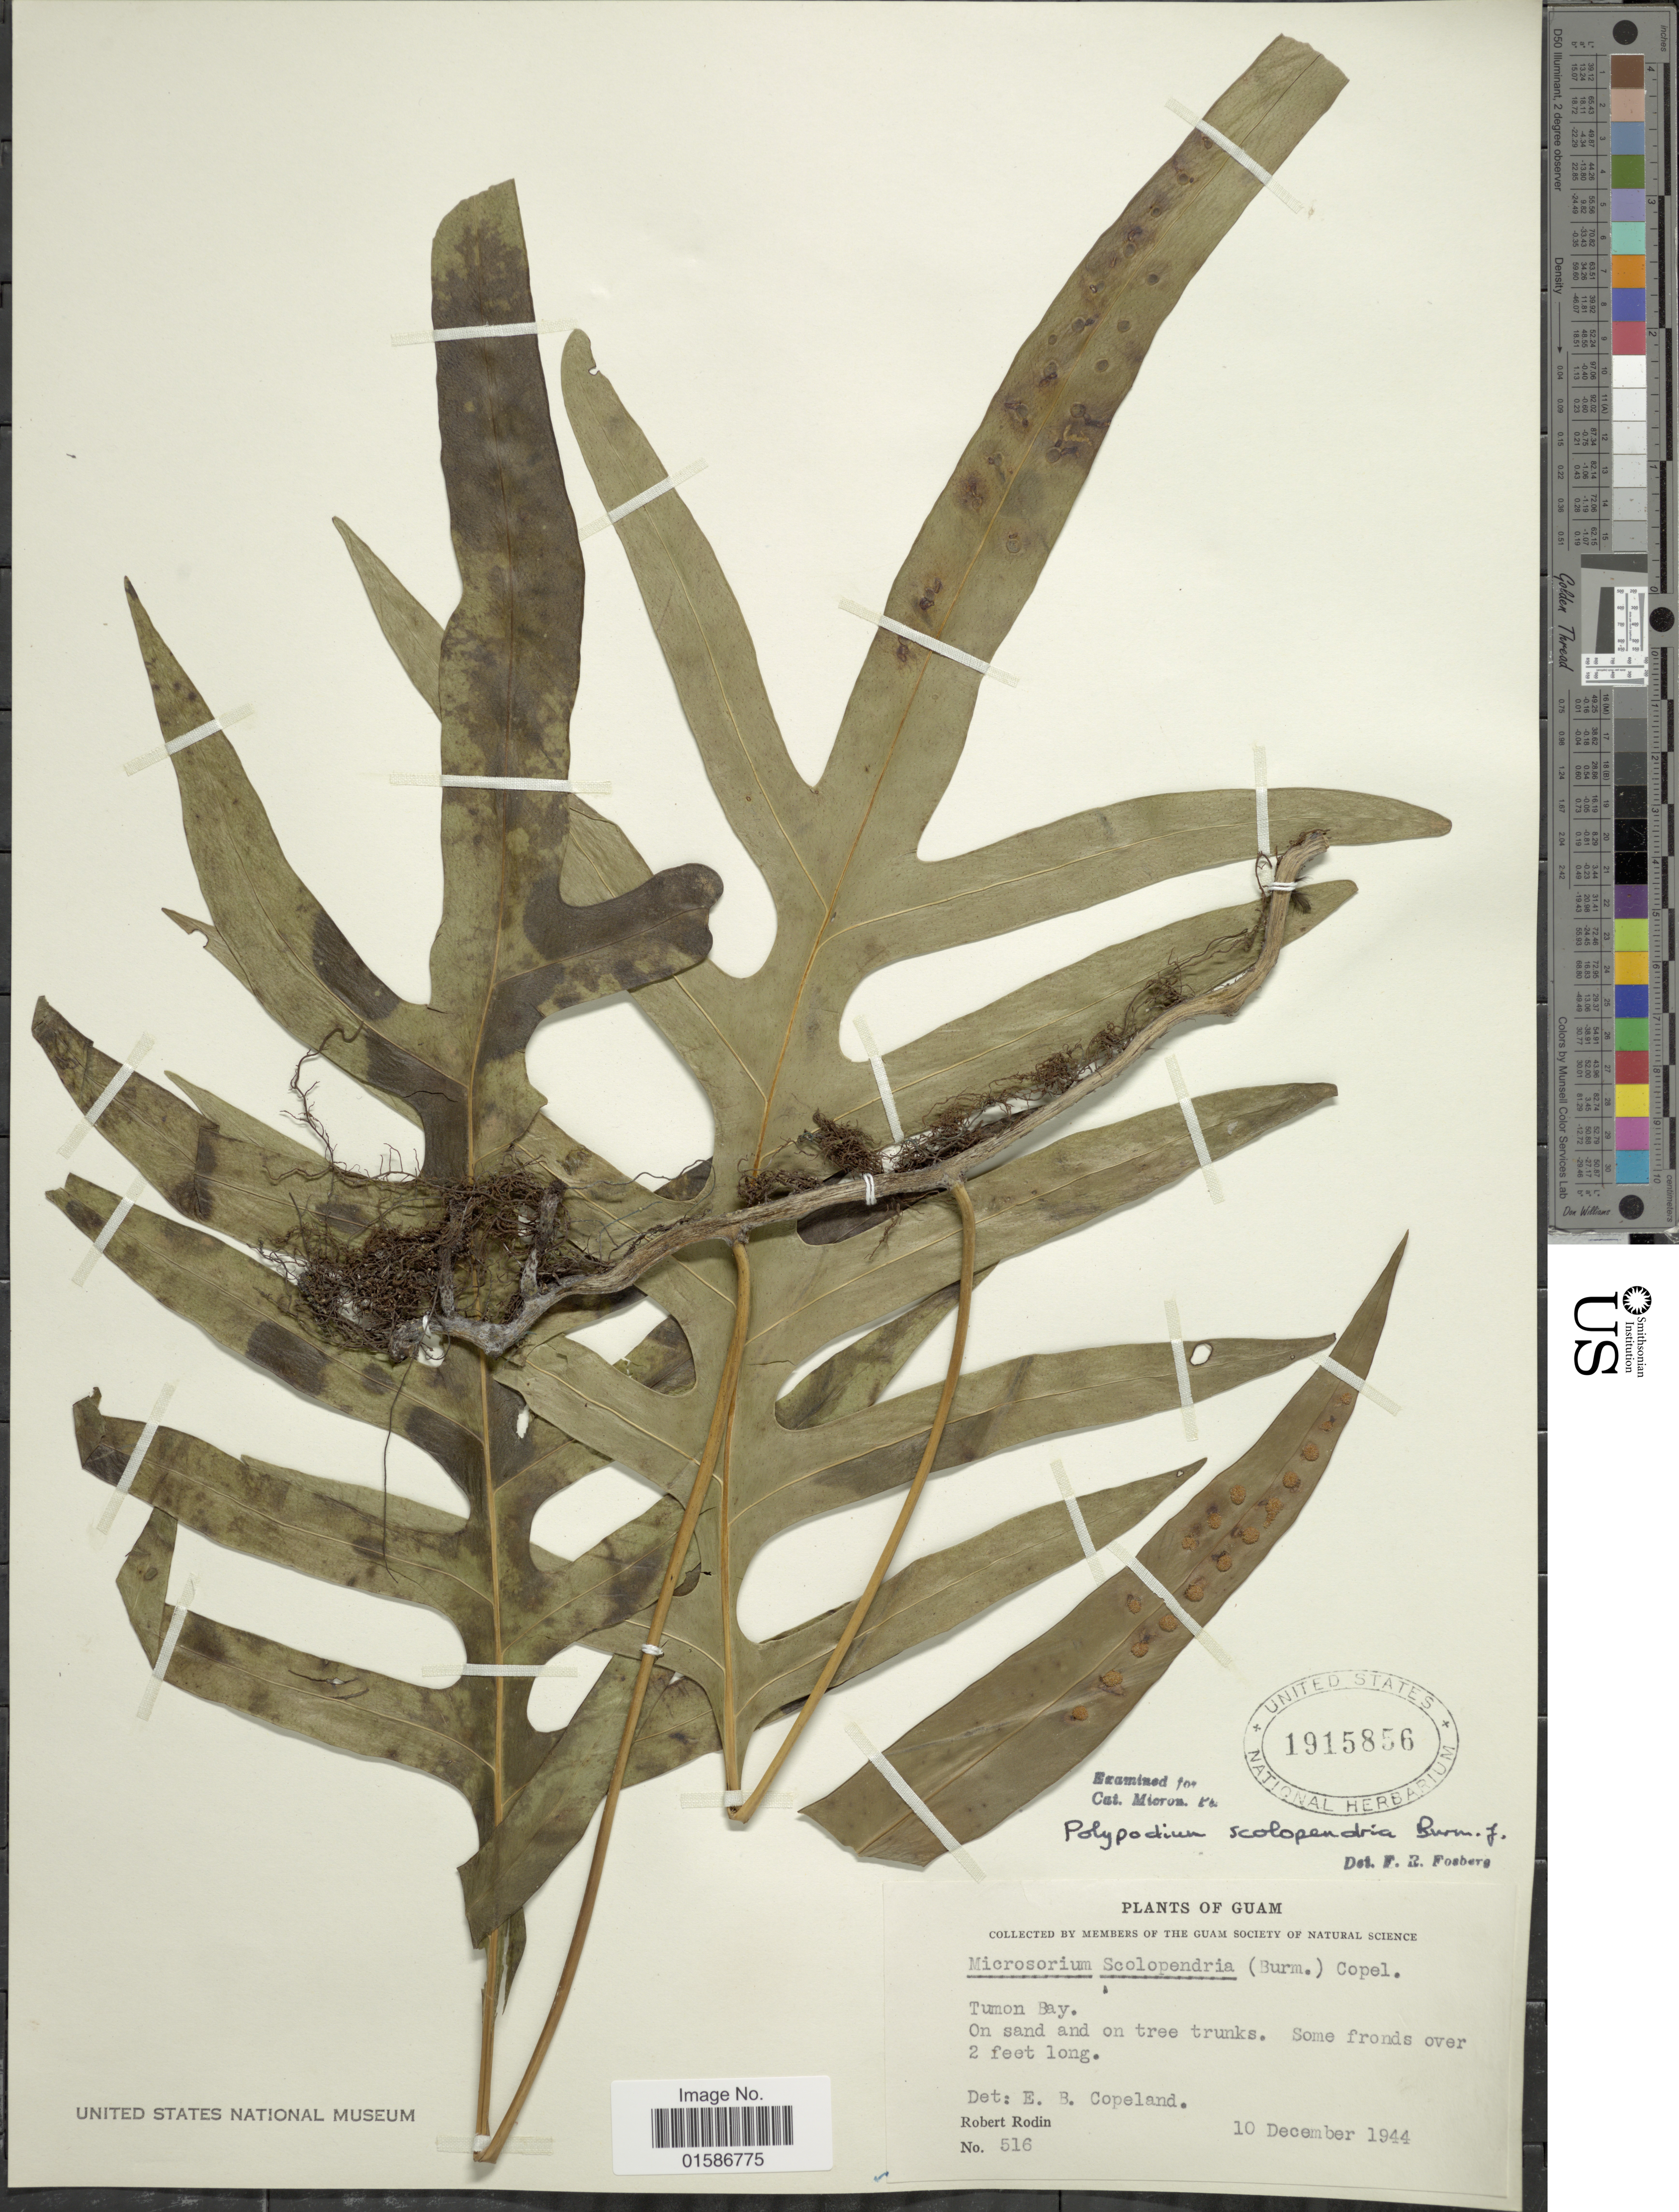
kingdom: Plantae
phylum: Tracheophyta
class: Polypodiopsida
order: Polypodiales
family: Polypodiaceae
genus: Microsorum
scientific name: Microsorum scolopendria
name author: (Burm. f.) Copel.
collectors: R. Rodin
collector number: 516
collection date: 1944-12-10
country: Guam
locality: Tumon Bay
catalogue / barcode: US 1915856